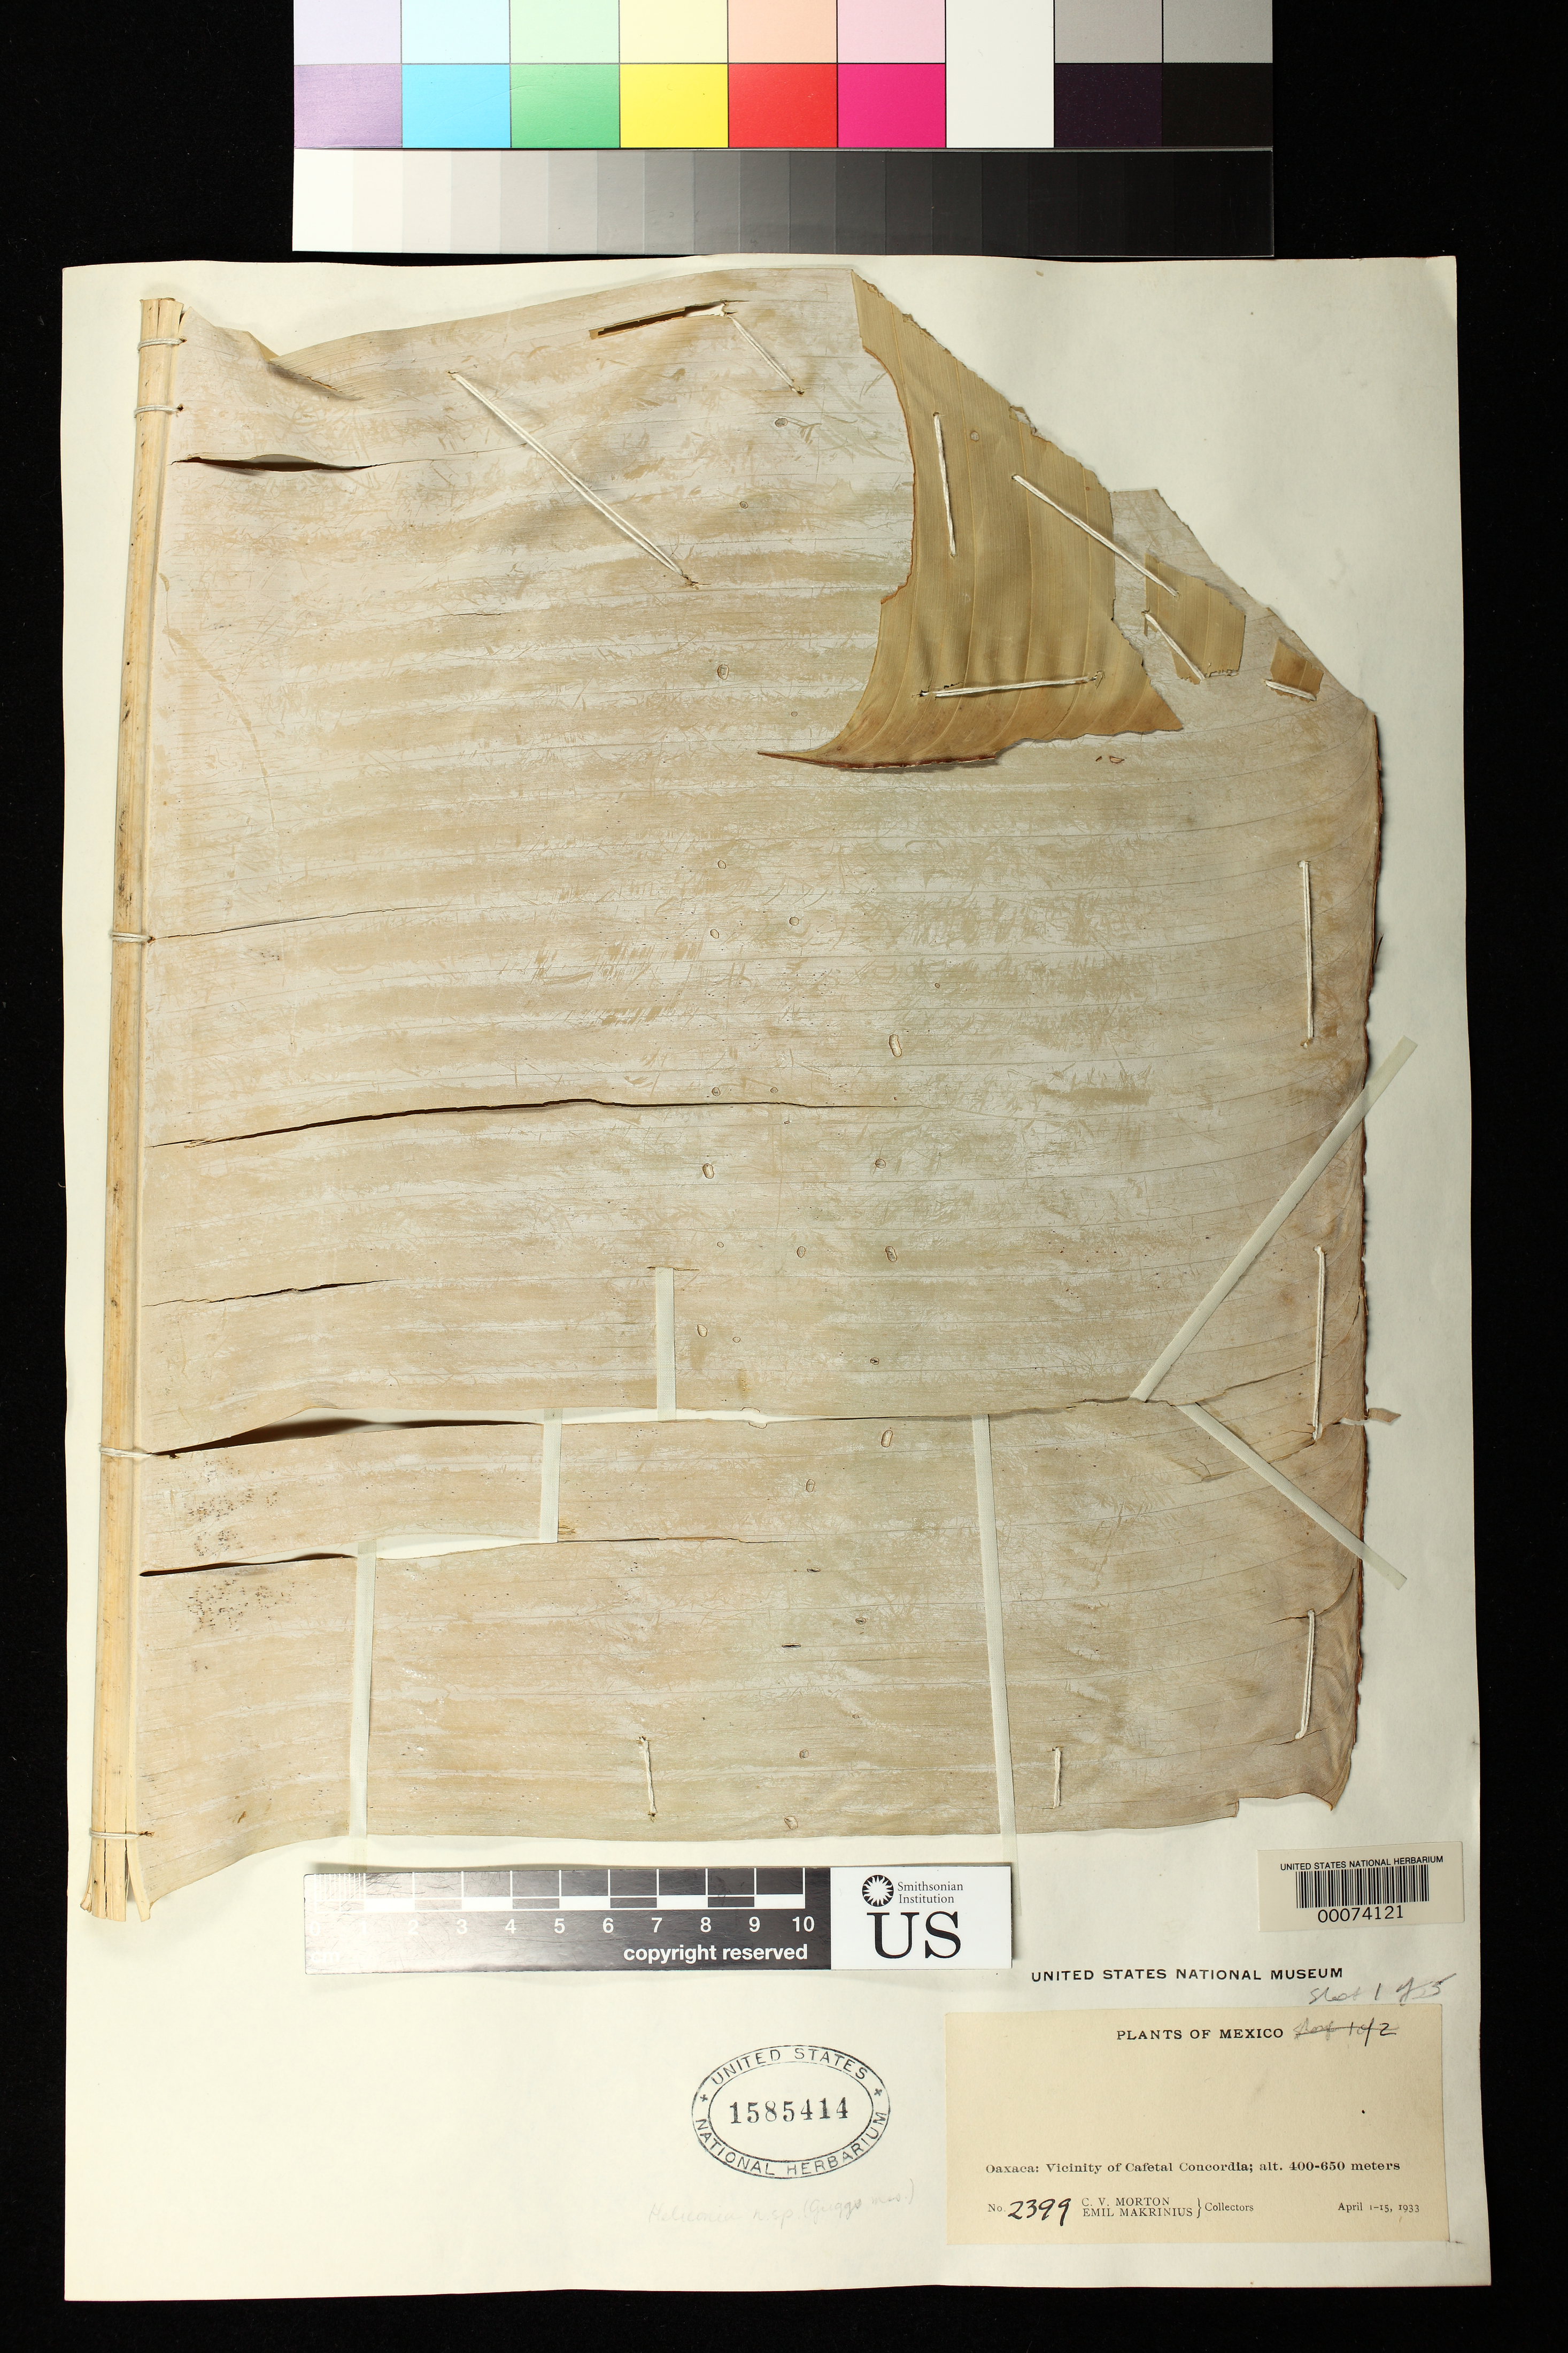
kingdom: Plantae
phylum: Tracheophyta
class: Liliopsida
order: Zingiberales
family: Heliconiaceae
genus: Heliconia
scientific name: Heliconia collinsiana var. velutina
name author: W.J. Kress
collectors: C. V. Morton & E. Makrinius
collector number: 2399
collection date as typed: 01 Apr 1933 to 15 Apr 1933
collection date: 1933-04-01/1933-04-15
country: Mexico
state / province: Oaxaca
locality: Vicinity of cafetal concordia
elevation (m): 400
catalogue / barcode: US 1585414